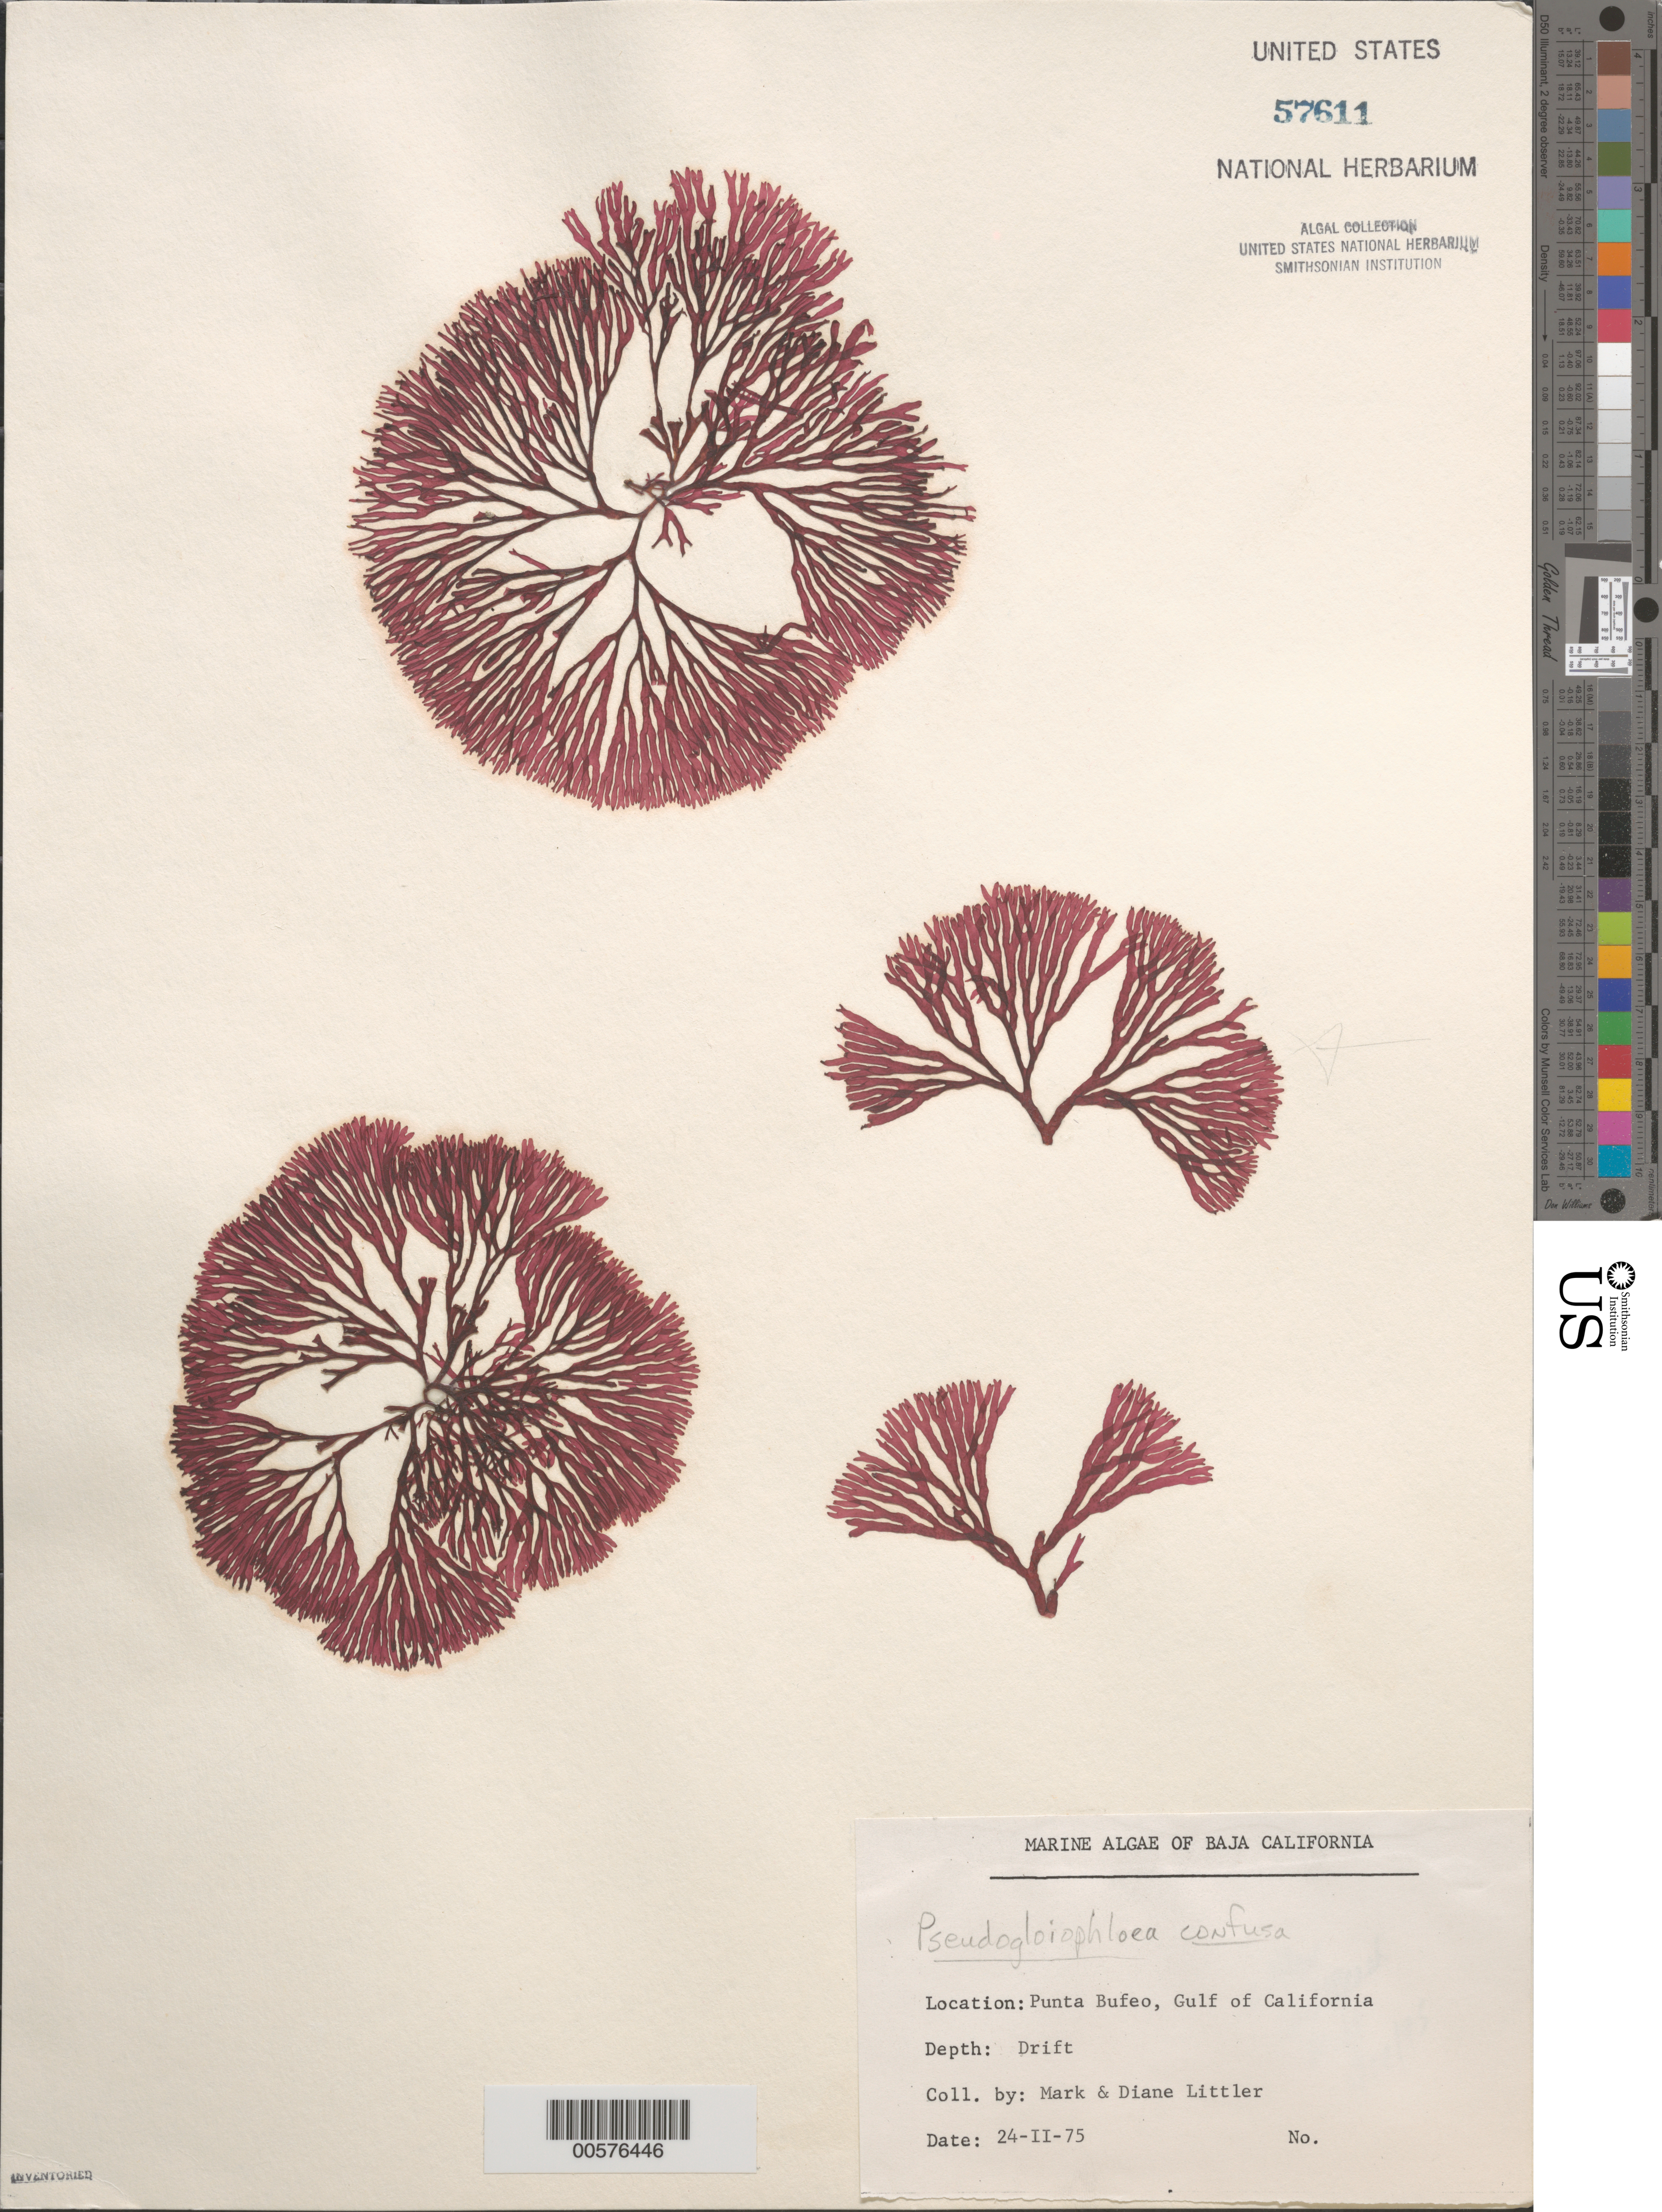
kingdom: Plantae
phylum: Rhodophyta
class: Florideophyceae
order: Nemaliales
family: Scinaiaceae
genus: Scinaia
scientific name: Scinaia confusa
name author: (Setch.) Huisman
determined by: Algae name updating Project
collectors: M. M. Littler & D. S. Littler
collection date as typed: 24 Feb 1975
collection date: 1975-02-24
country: Mexico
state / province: Baja California Norte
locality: Punta Bufeo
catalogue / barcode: US 57611